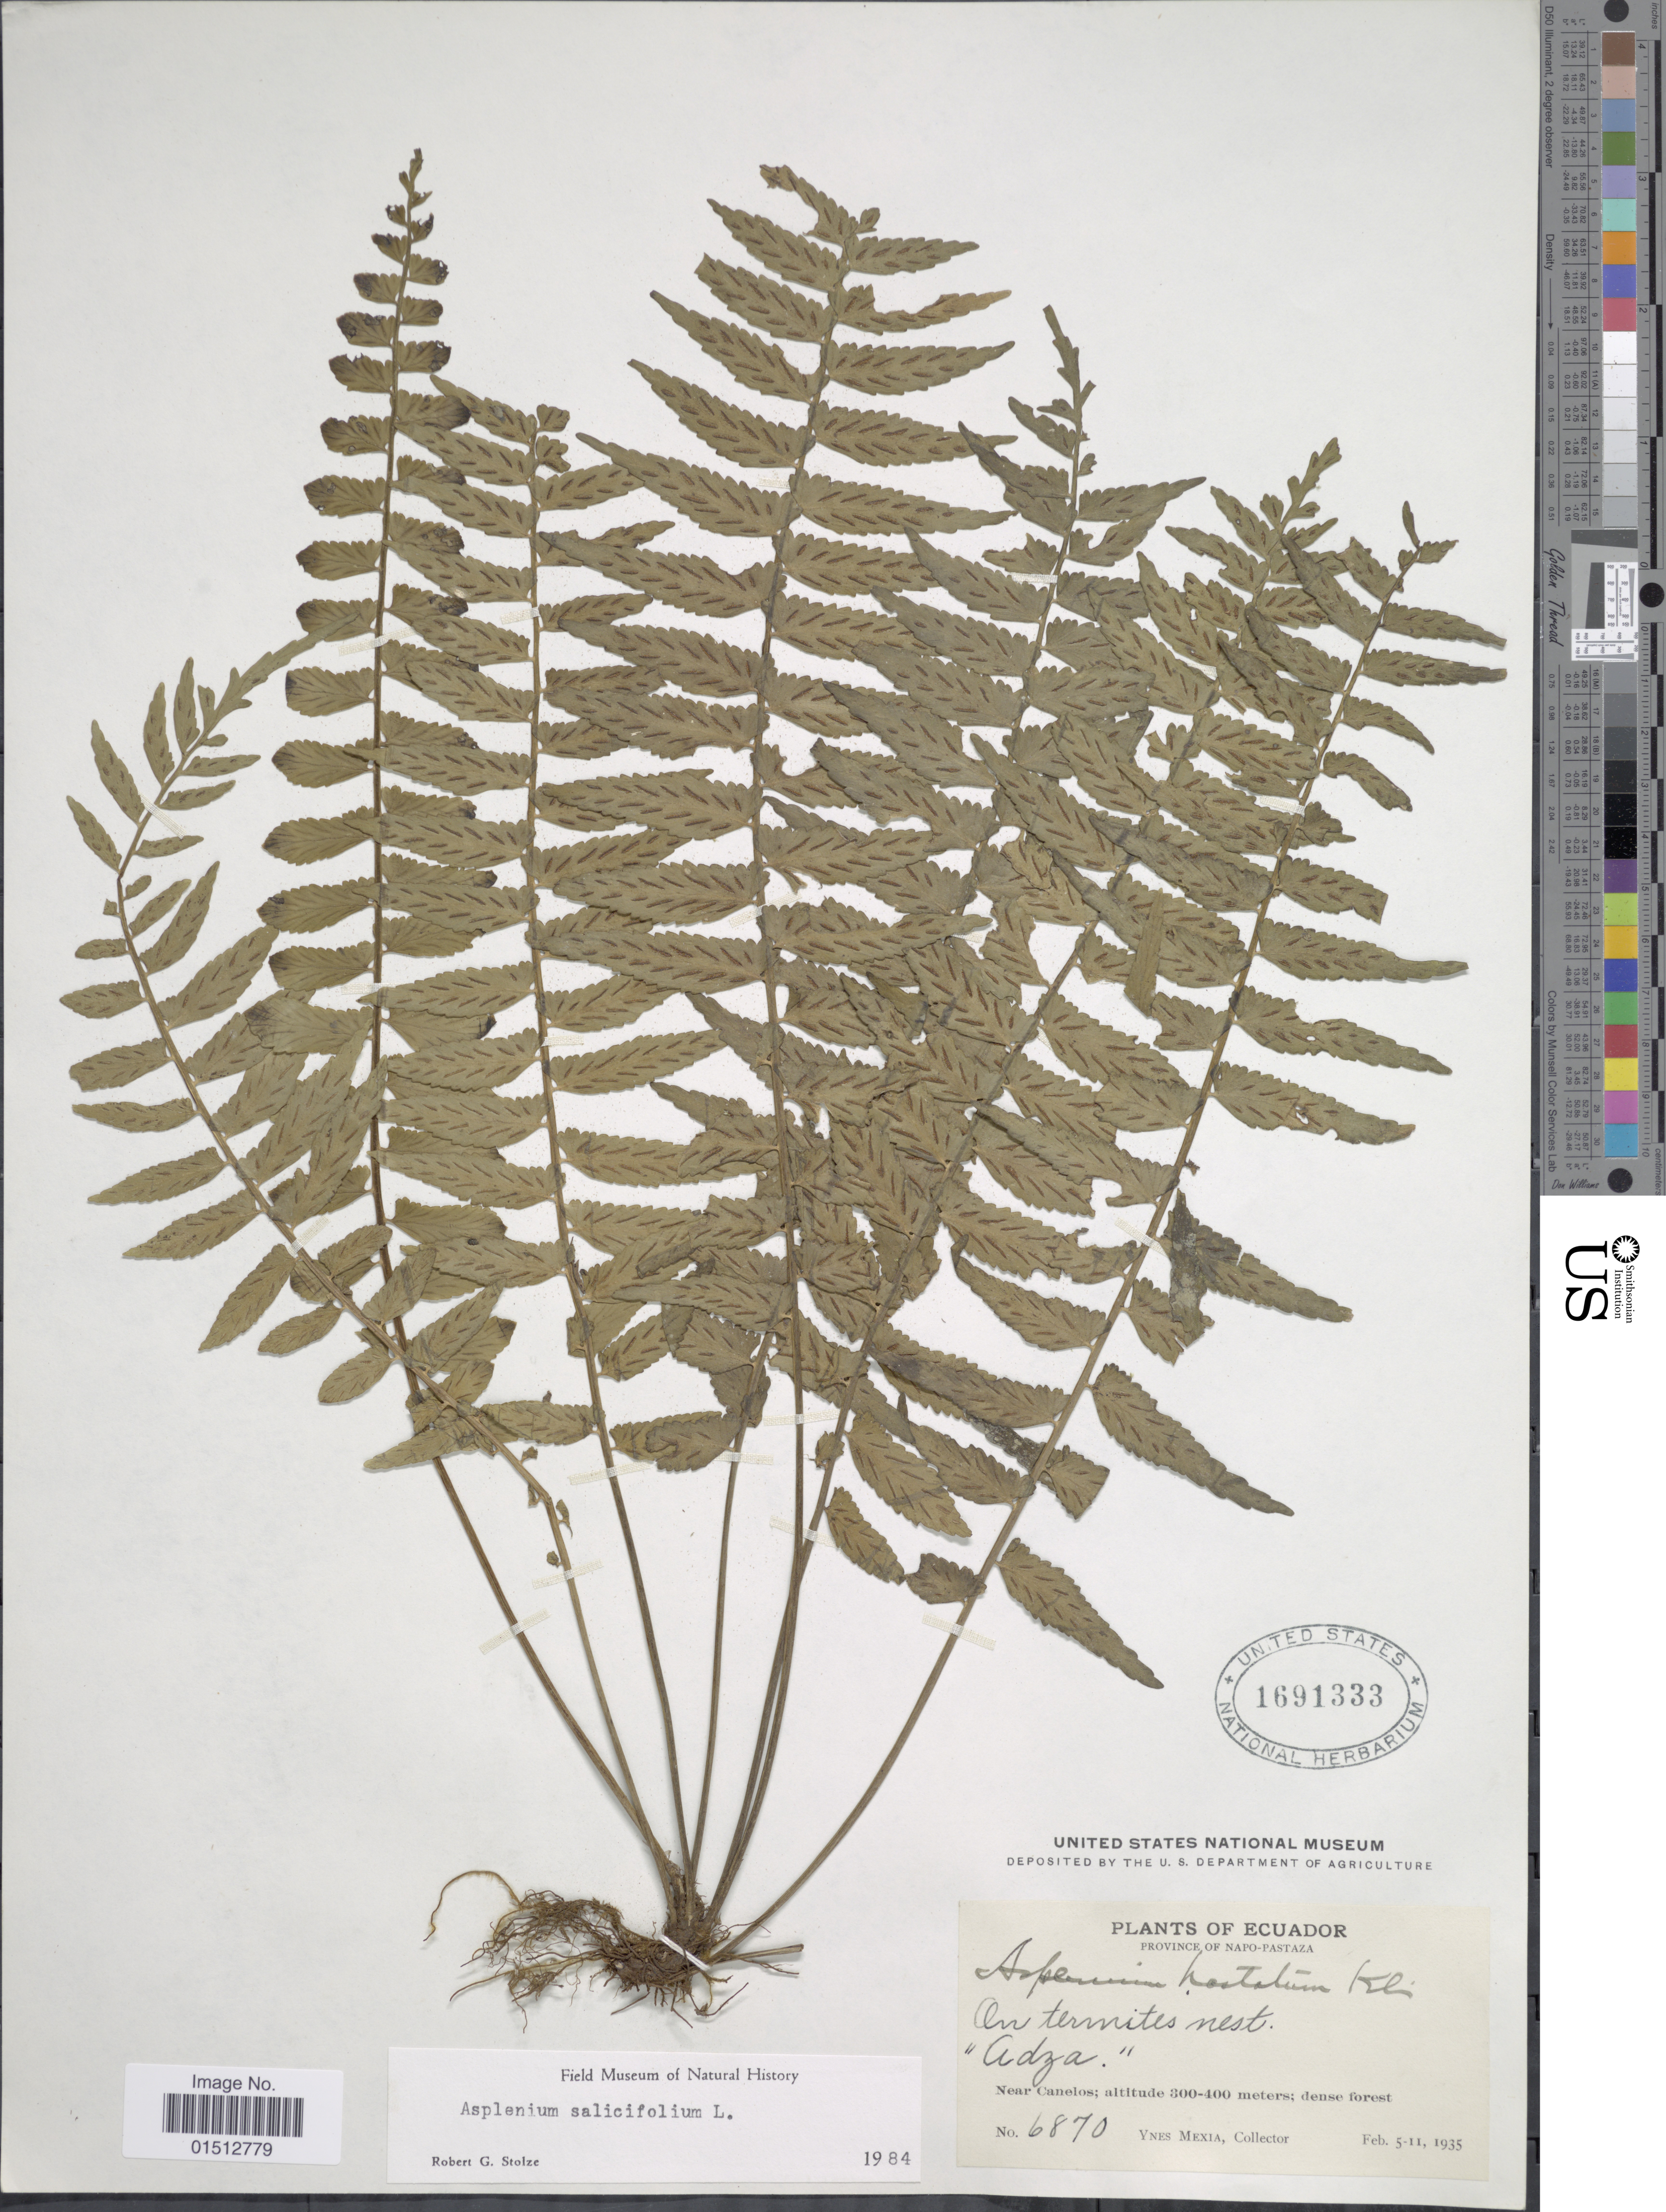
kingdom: Plantae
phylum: Tracheophyta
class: Polypodiopsida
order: Polypodiales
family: Aspleniaceae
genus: Asplenium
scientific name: Asplenium salicifolium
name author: L.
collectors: Y. Mexia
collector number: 6870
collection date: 1935-02-05/1935-02-11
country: Ecuador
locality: Ecuador, Napo-Pastaza, Near Canelos.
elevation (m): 300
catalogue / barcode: US 1691333